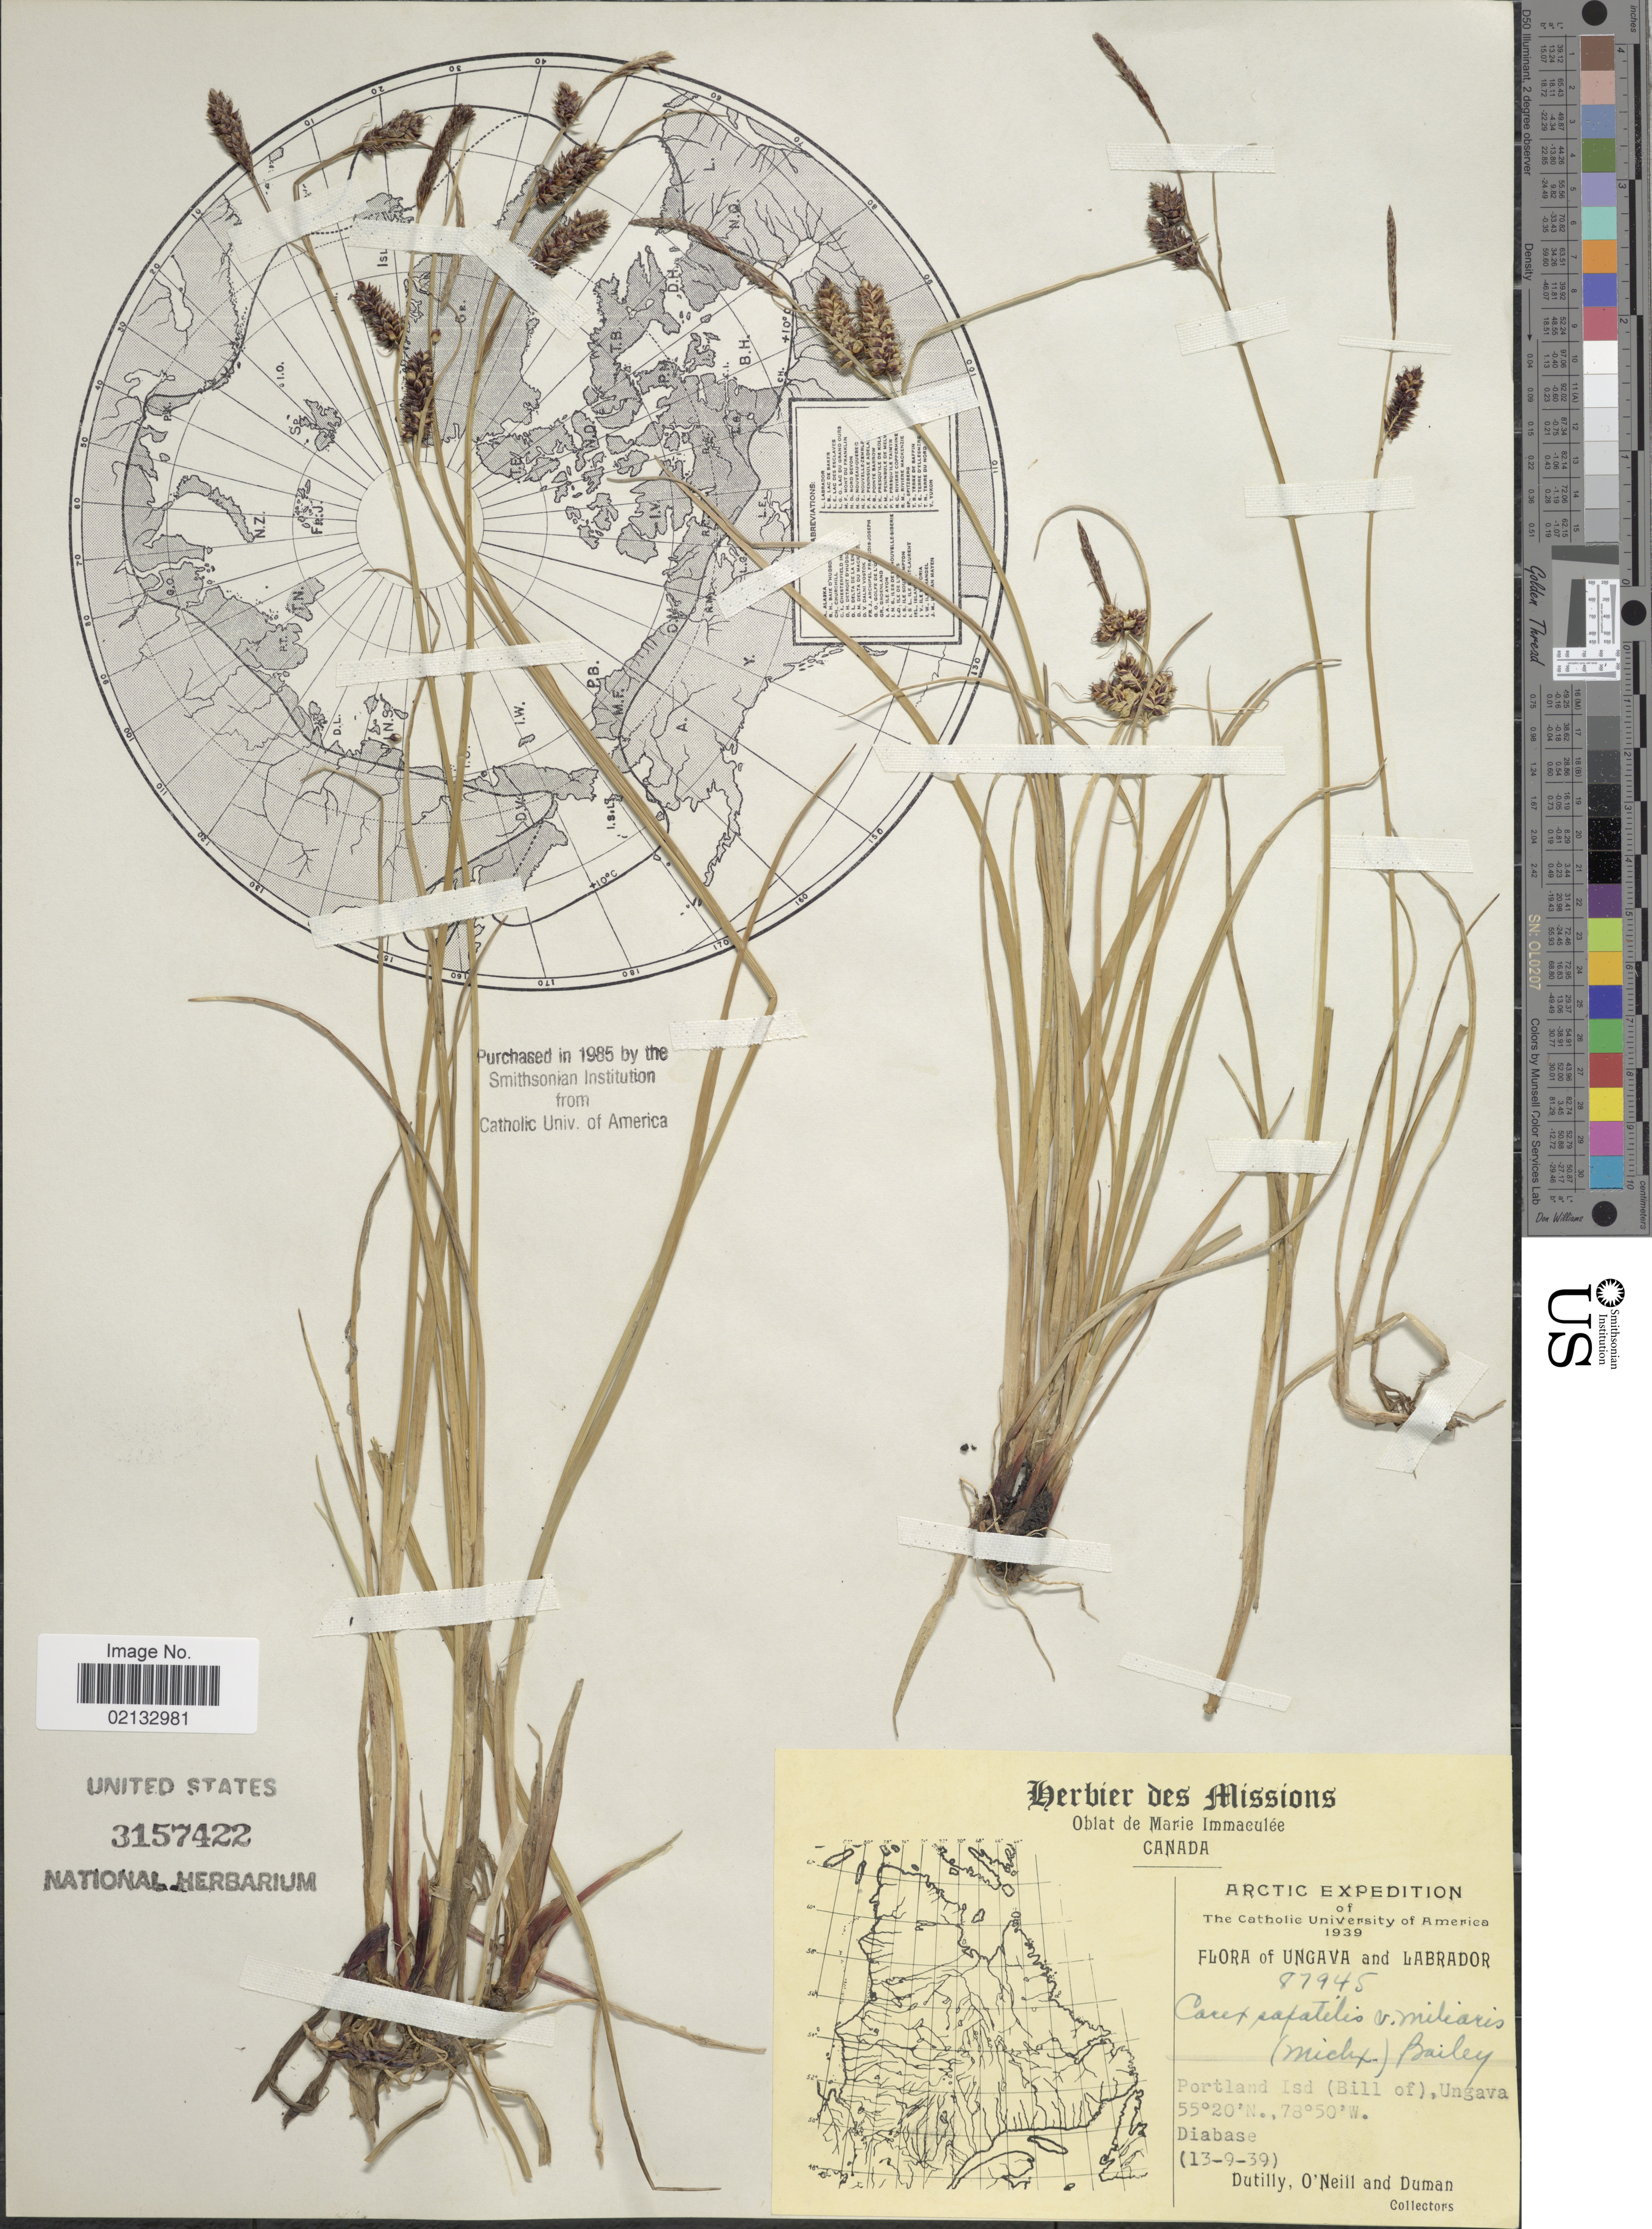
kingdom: Plantae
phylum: Tracheophyta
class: Liliopsida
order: Poales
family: Cyperaceae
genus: Carex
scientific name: Carex saxatilis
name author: L.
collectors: -. Dutilly, O' Neill & -. Duman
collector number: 87945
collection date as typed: Transcribed d/m/y: 13/9/39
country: Canada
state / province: Nunavut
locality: Arctic. Portland Isd. (Bill of), Ungava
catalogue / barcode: US 3157422